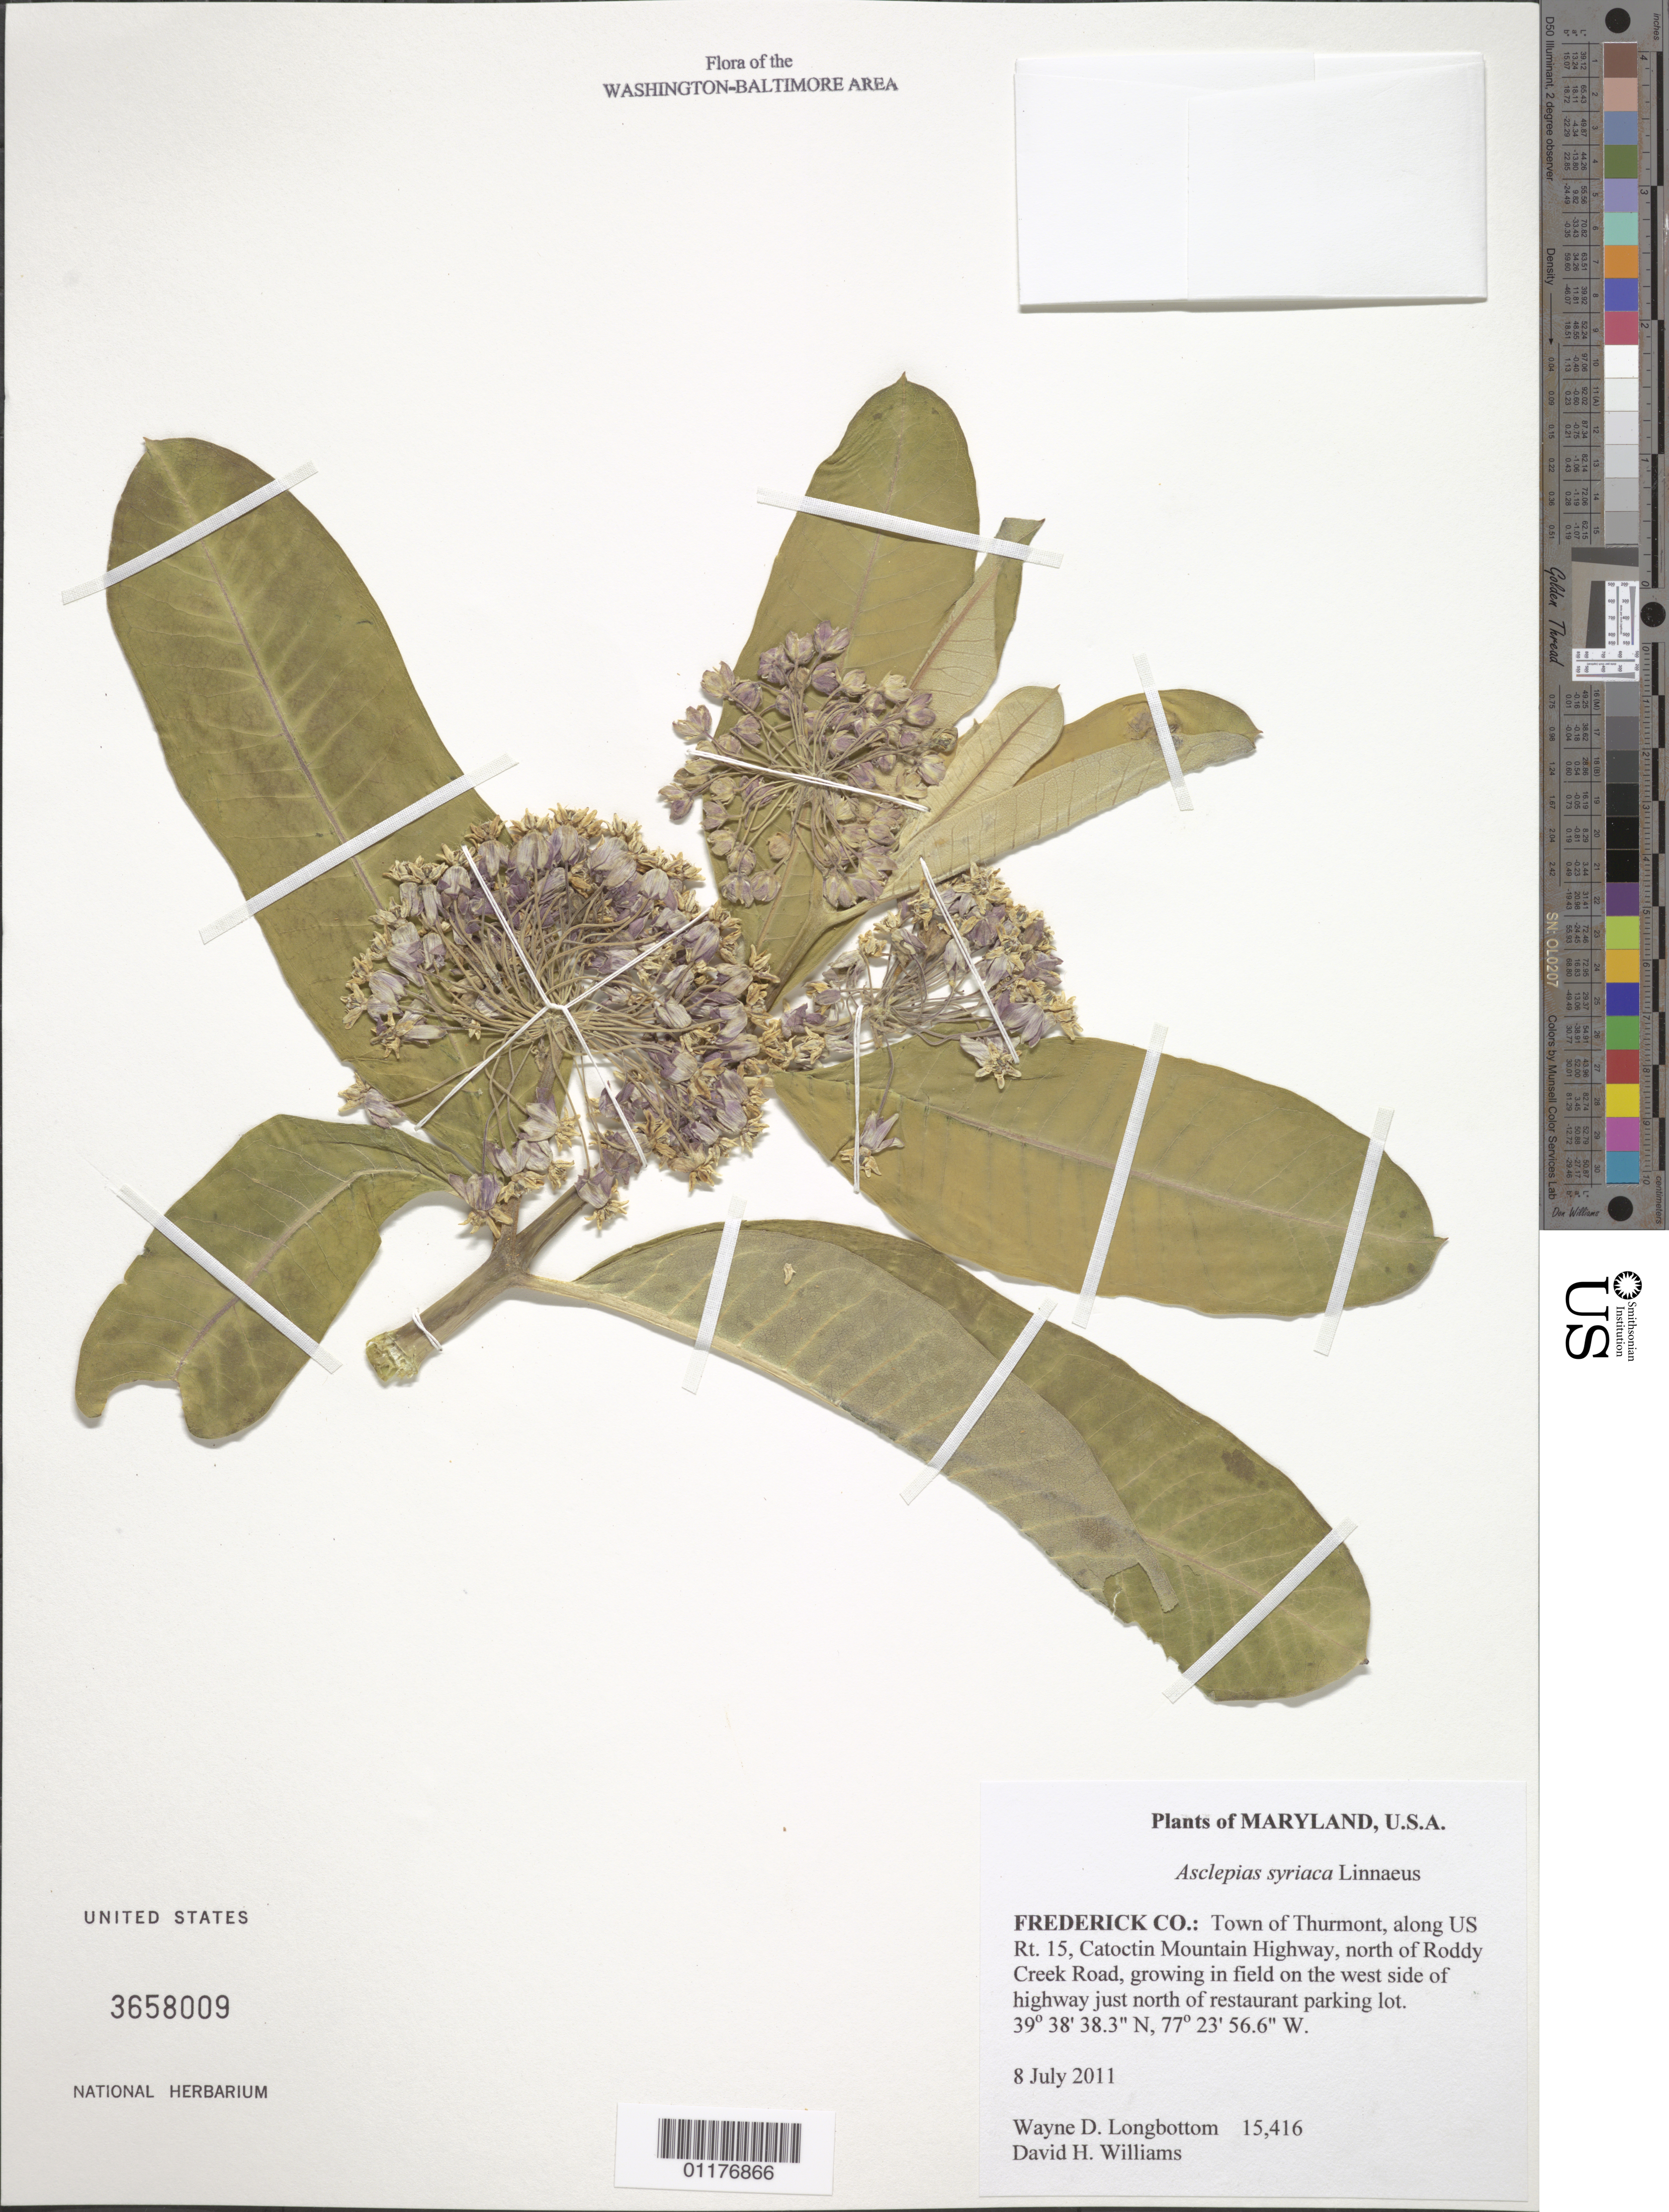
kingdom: Plantae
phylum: Tracheophyta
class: Magnoliopsida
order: Gentianales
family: Apocynaceae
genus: Asclepias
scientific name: Asclepias syriaca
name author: L.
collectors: W. D. Longbottom & G. Van Velsir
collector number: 15416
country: United States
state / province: Maryland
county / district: Frederick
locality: Thurmont, along US Rt. Catoctin Mountain Highway, N of Roddy Creek Road, W side of highway N of restaurant parking lot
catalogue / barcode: US 3658009